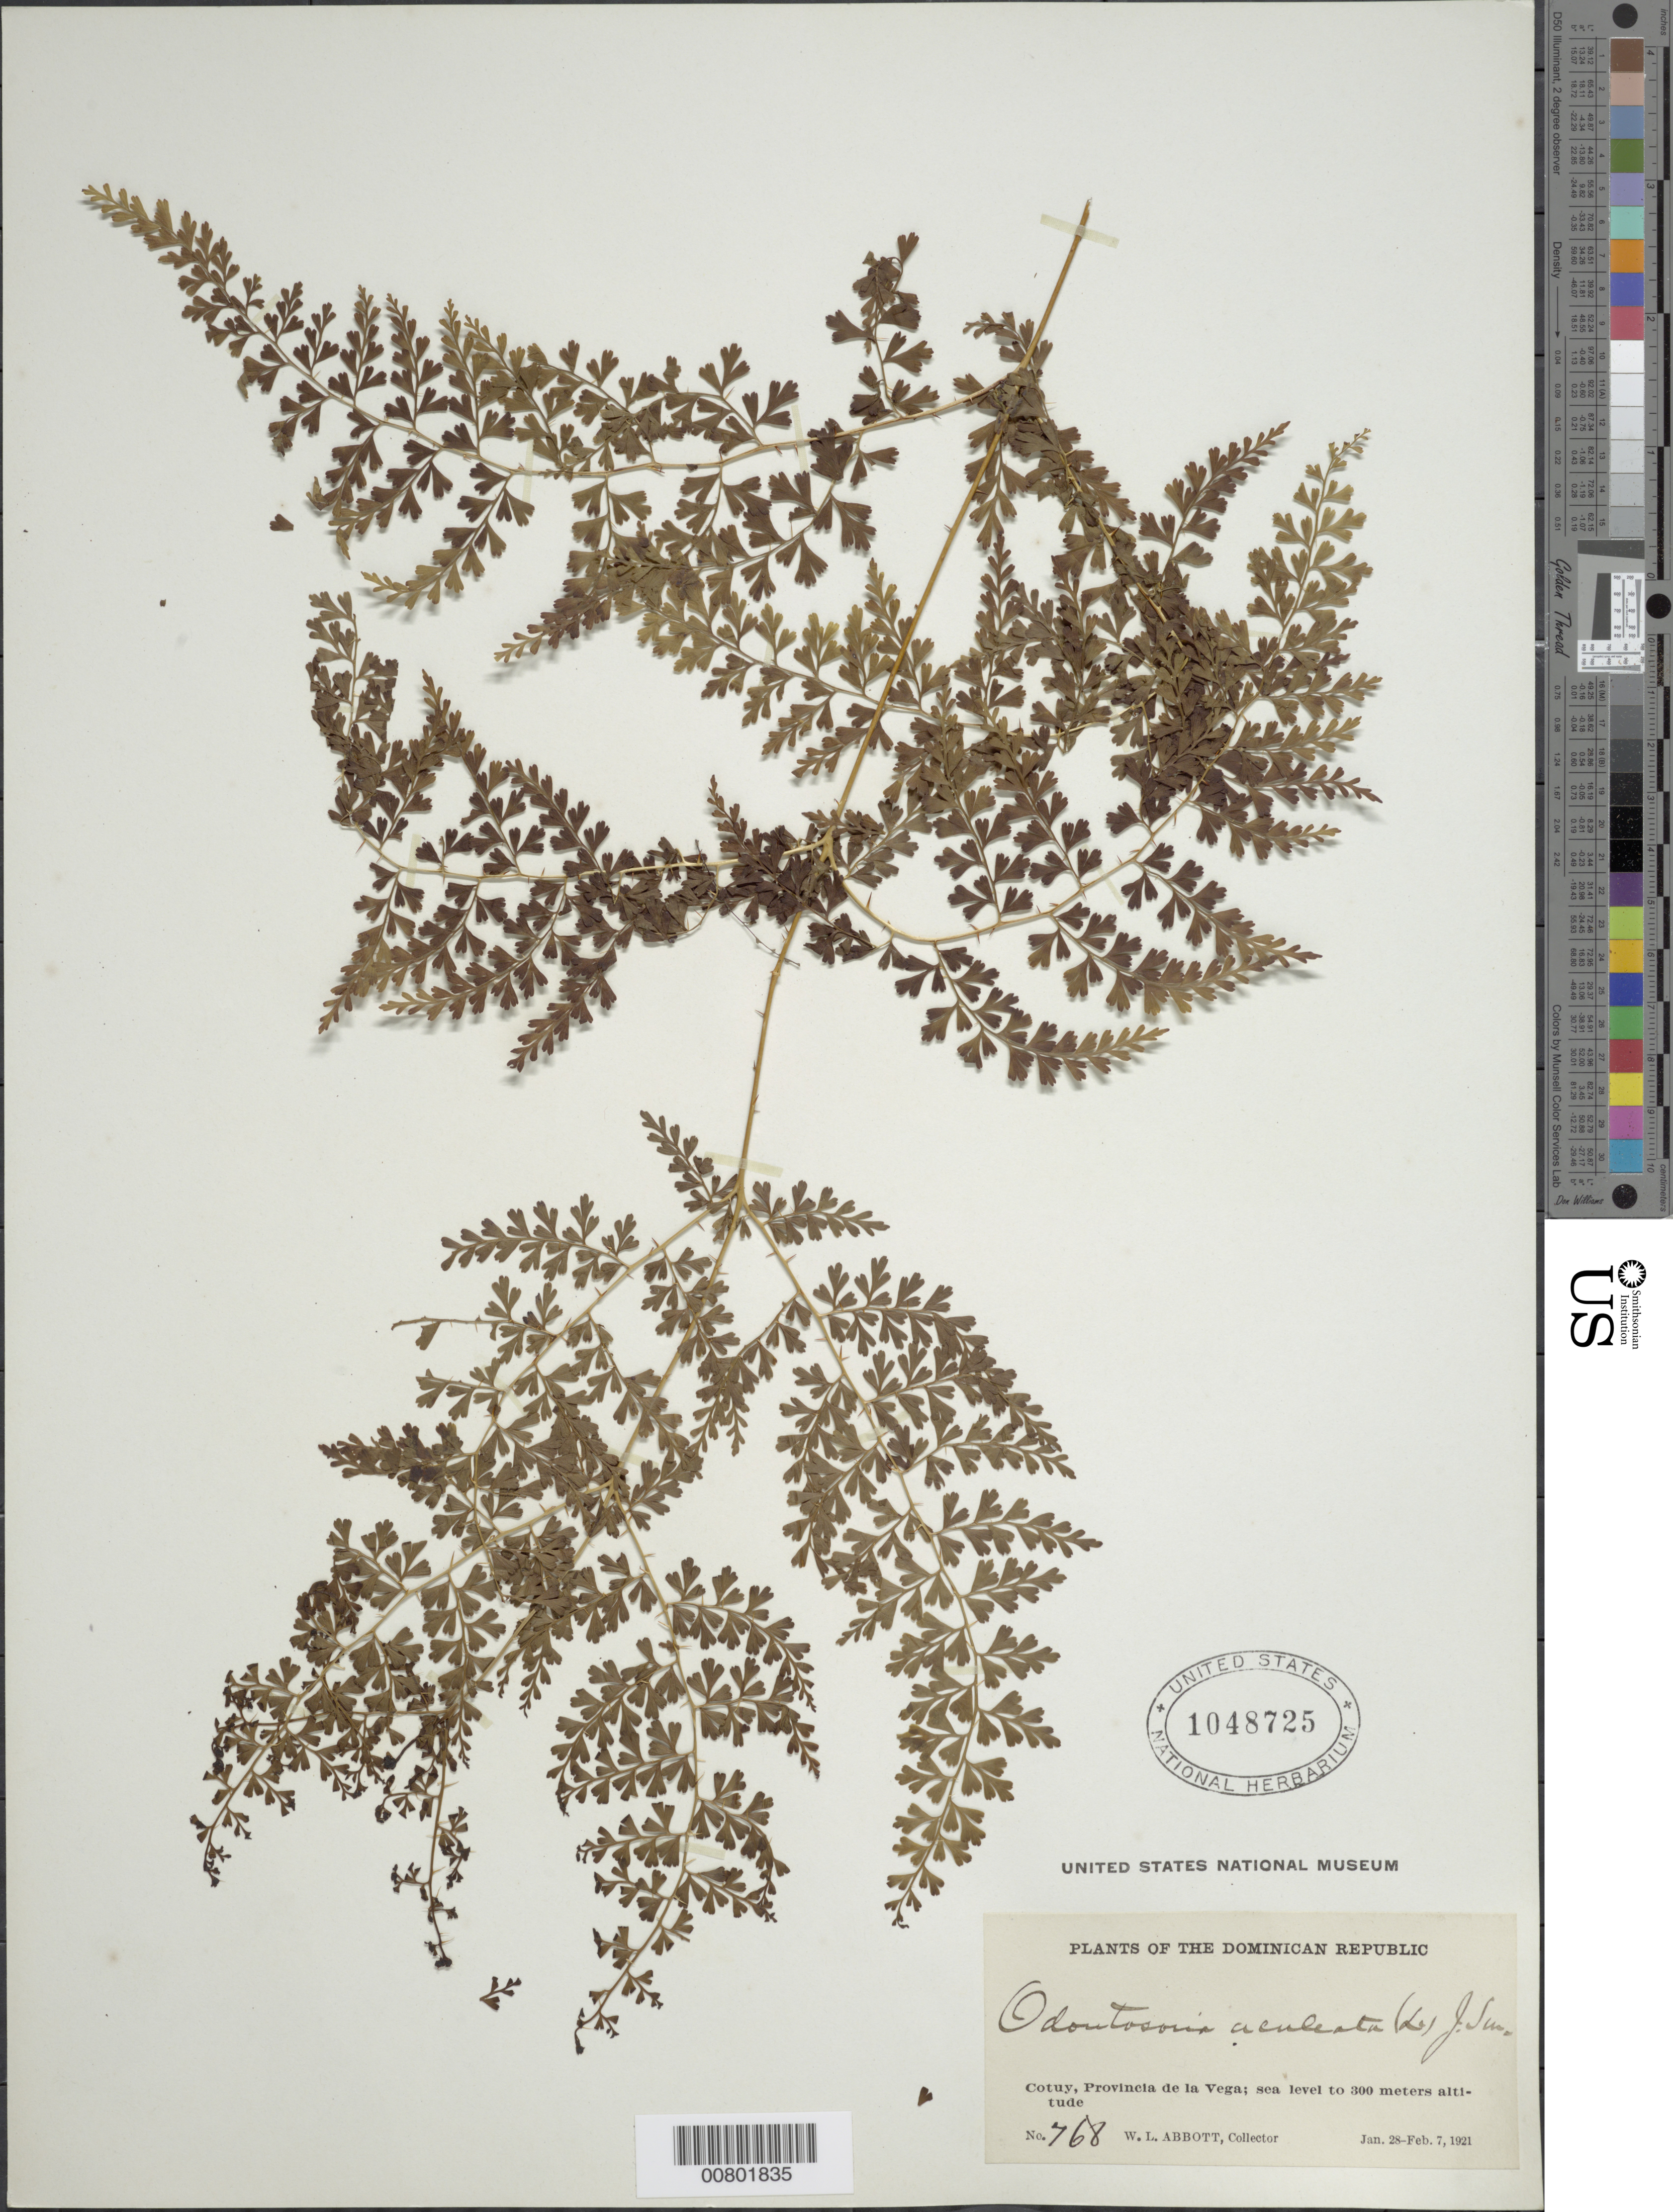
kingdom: Plantae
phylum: Tracheophyta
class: Polypodiopsida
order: Polypodiales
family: Lindsaeaceae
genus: Odontosoria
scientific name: Odontosoria aculeata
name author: (L.) J. Sm.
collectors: W. L. Abbott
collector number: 768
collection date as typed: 28 Jan 1921 to 07 Feb 1921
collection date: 1921-01-28/1921-02-07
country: Dominican Republic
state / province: La Vega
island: Hispaniola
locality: Cotuy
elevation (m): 0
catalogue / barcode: US 1048725